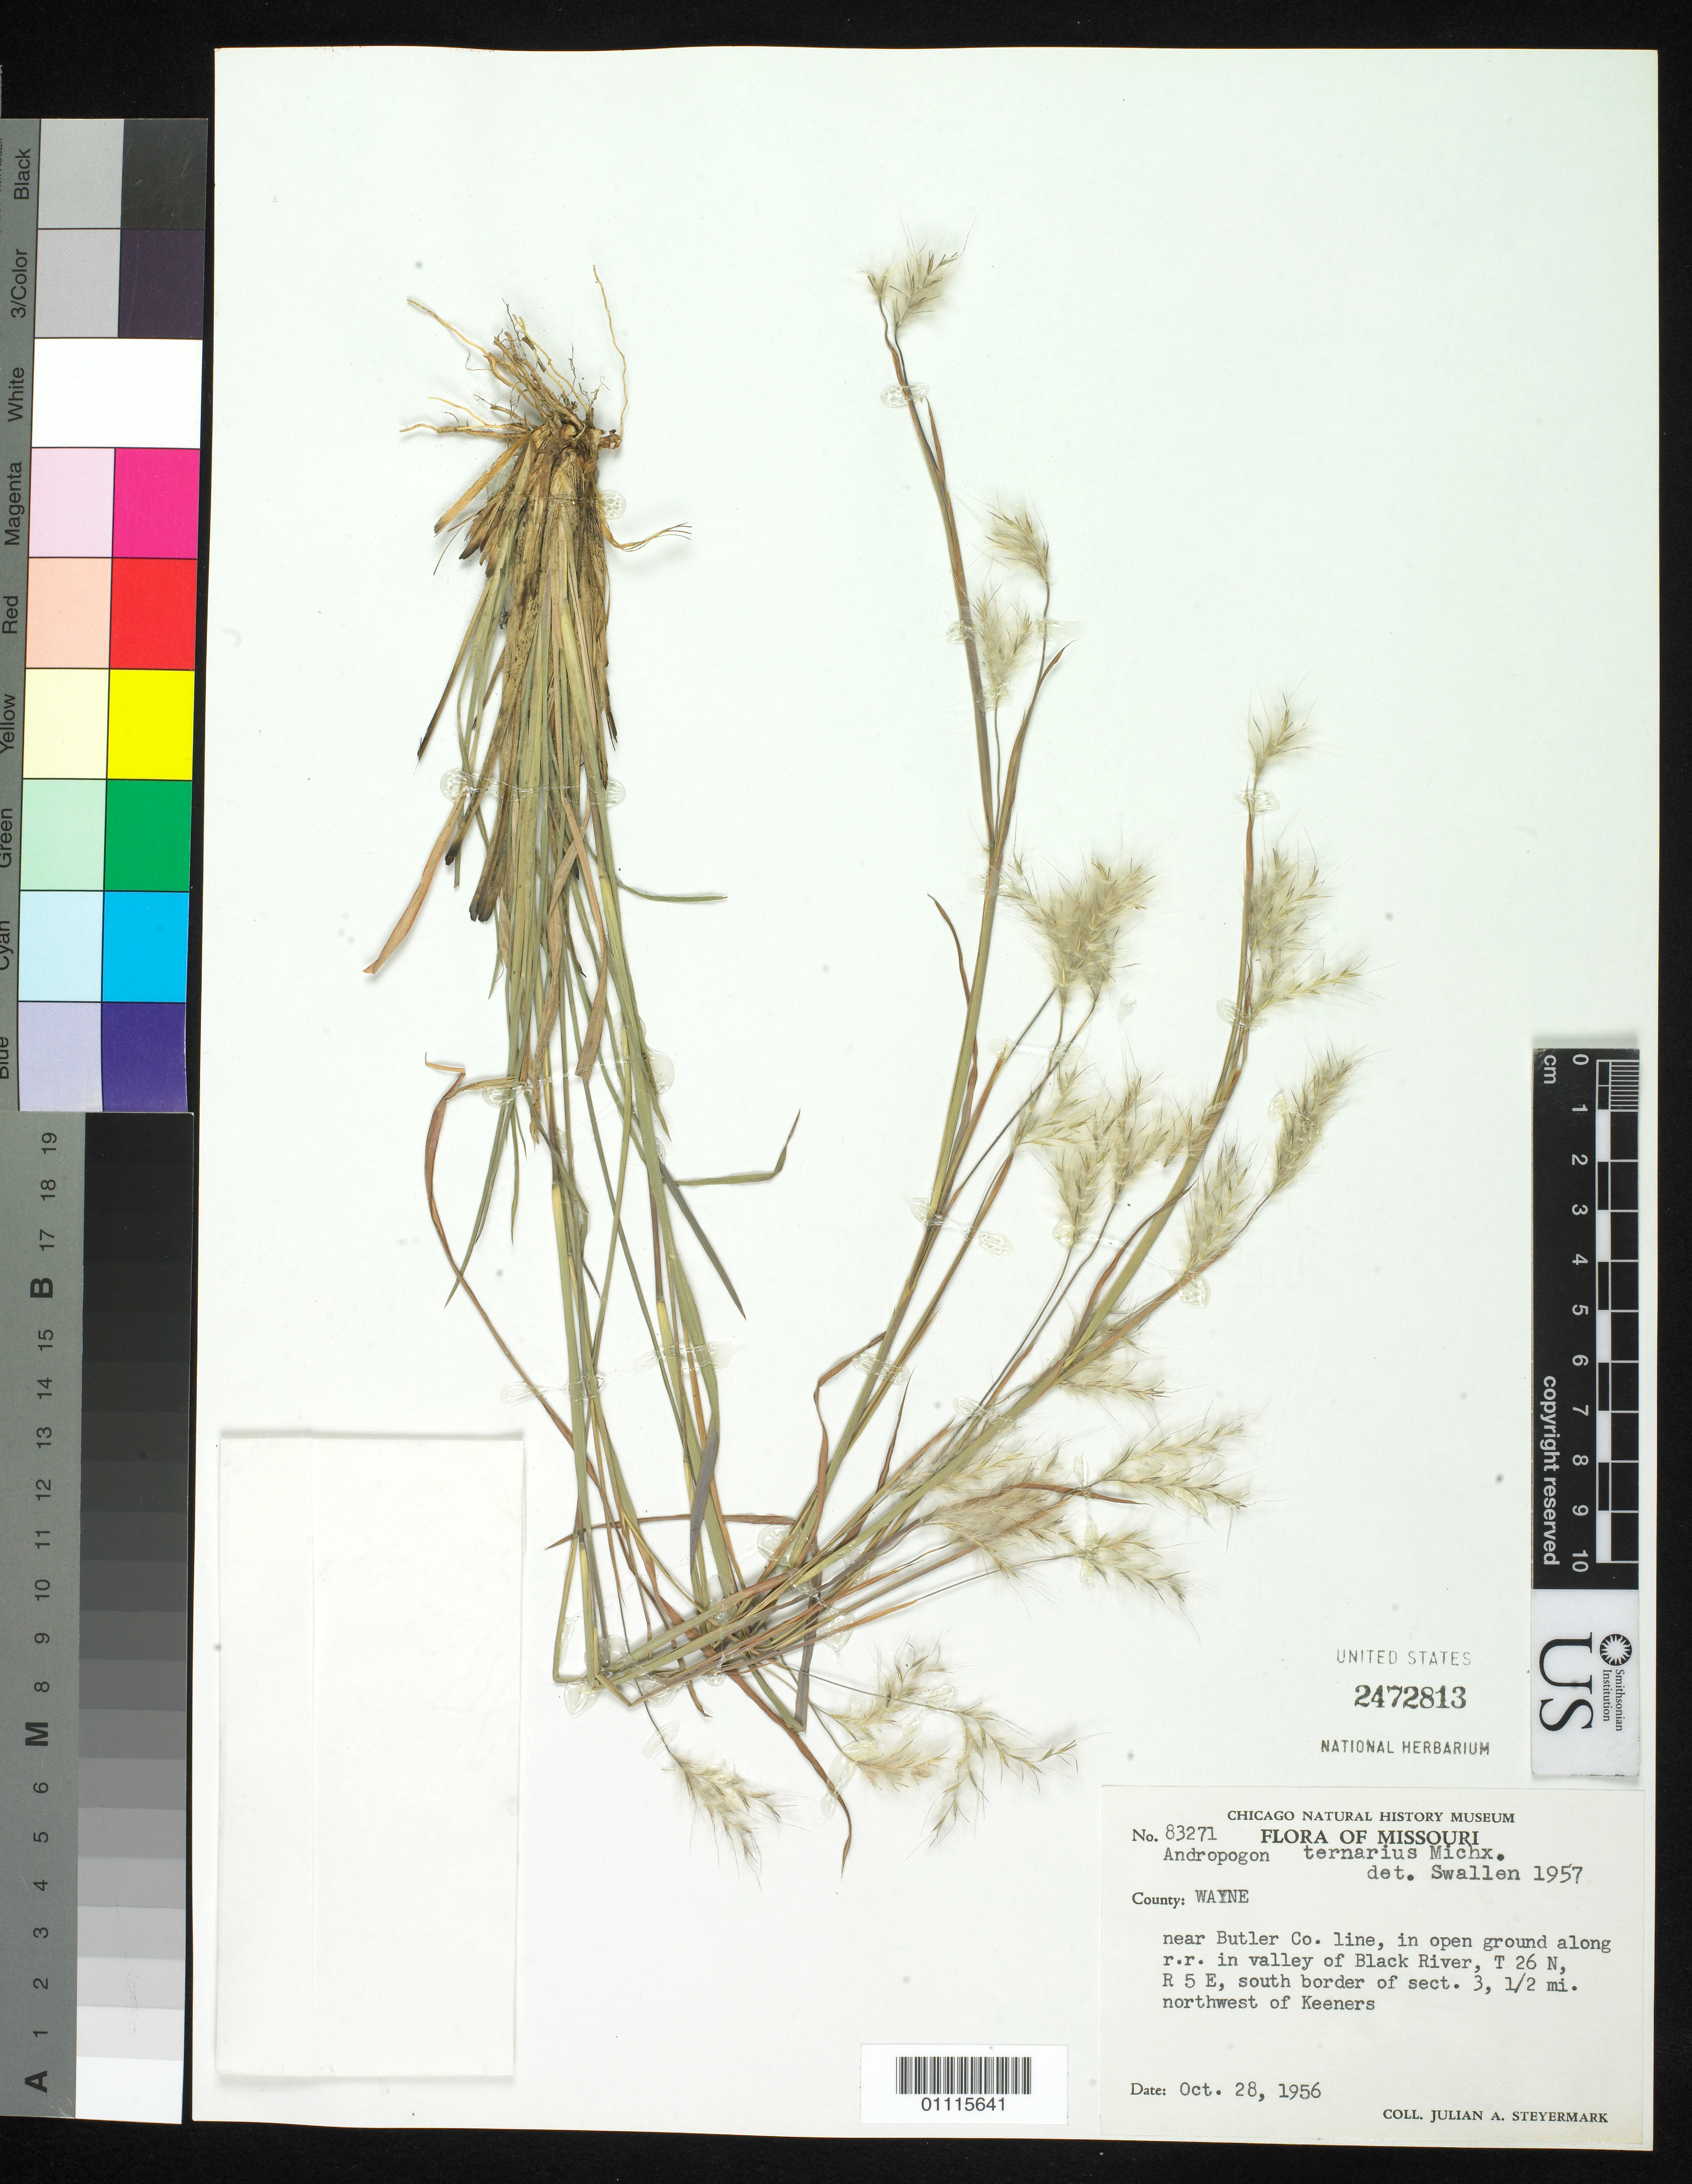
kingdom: Plantae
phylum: Tracheophyta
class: Liliopsida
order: Poales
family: Poaceae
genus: Andropogon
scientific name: Andropogon ternarius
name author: Michx.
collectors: J. Steyermark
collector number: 83271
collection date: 1956-10-28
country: United States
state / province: Missouri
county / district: Wayne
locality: near Butler Co. Line, in open ground along r.r. in valley of Black River, NW of Keeners.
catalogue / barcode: US 2472813